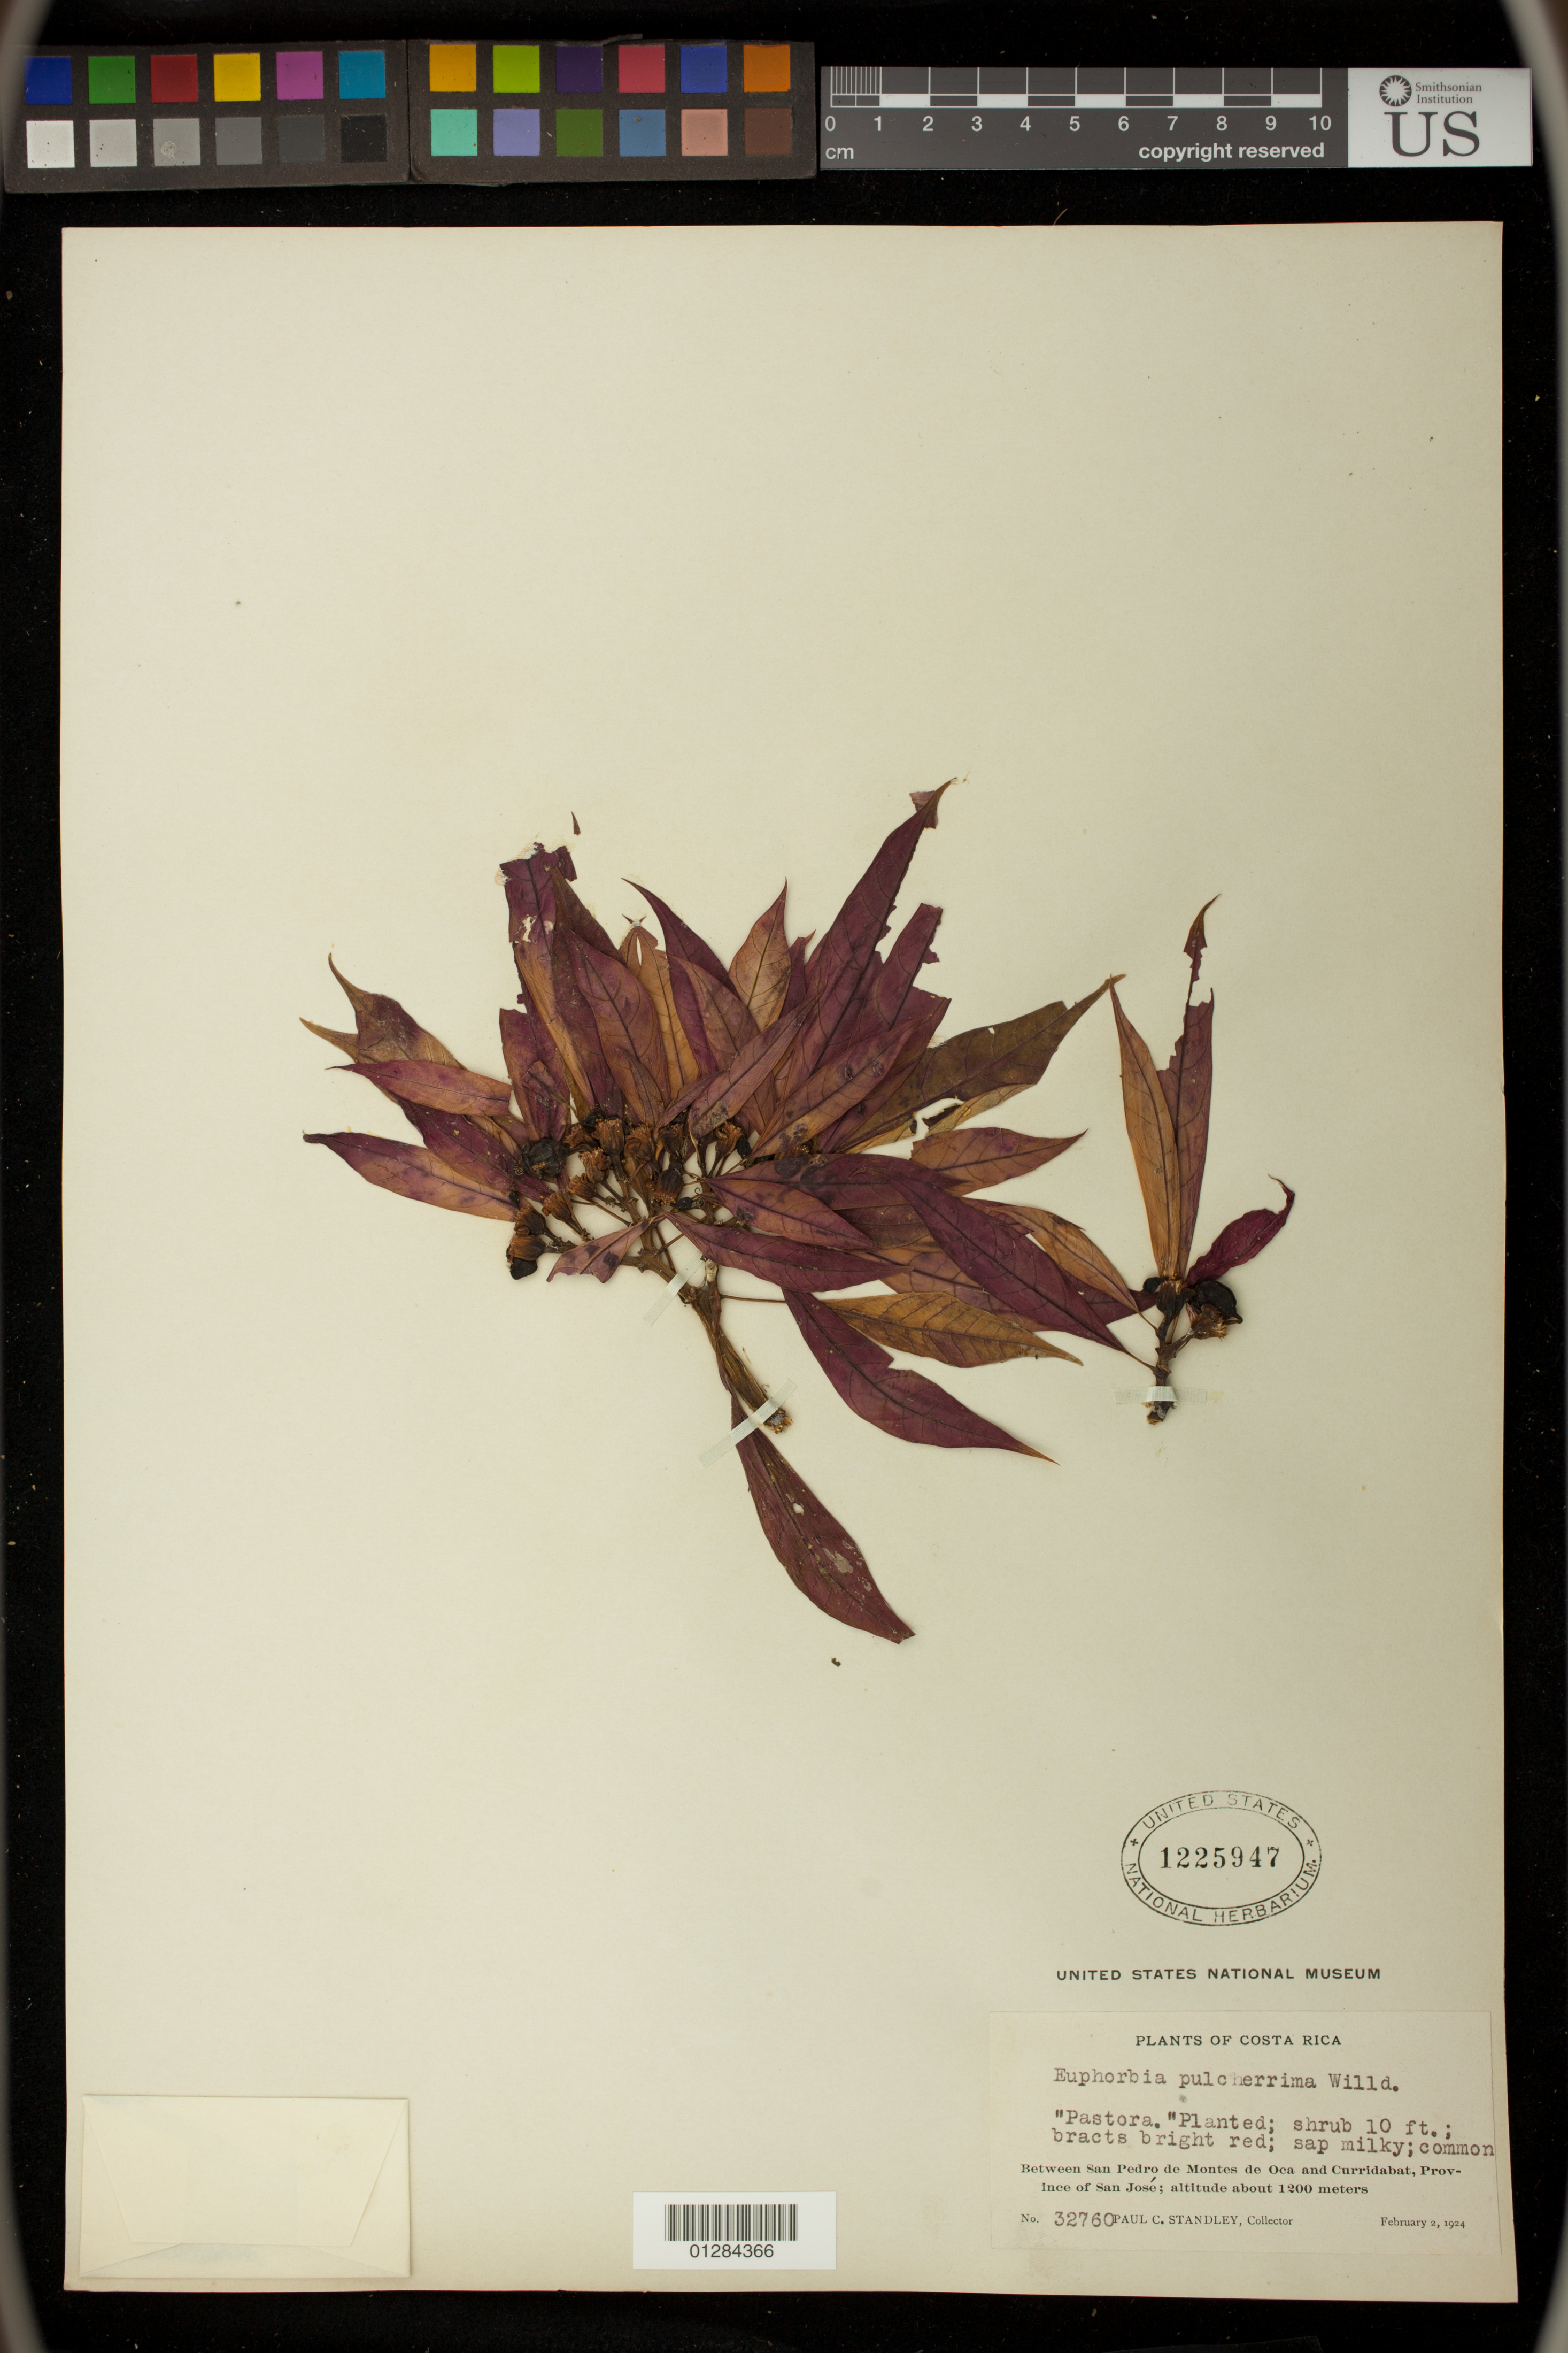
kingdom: Plantae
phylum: Tracheophyta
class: Magnoliopsida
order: Malpighiales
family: Euphorbiaceae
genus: Euphorbia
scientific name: Euphorbia pulcherrima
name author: Willd. ex Klotzsch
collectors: P. C. Standley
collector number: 32760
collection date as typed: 02 Feb 1924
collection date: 1924-02-02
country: Costa Rica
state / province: San José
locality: Between san pedro de montes de oca and curridabat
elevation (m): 1200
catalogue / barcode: US 1225947